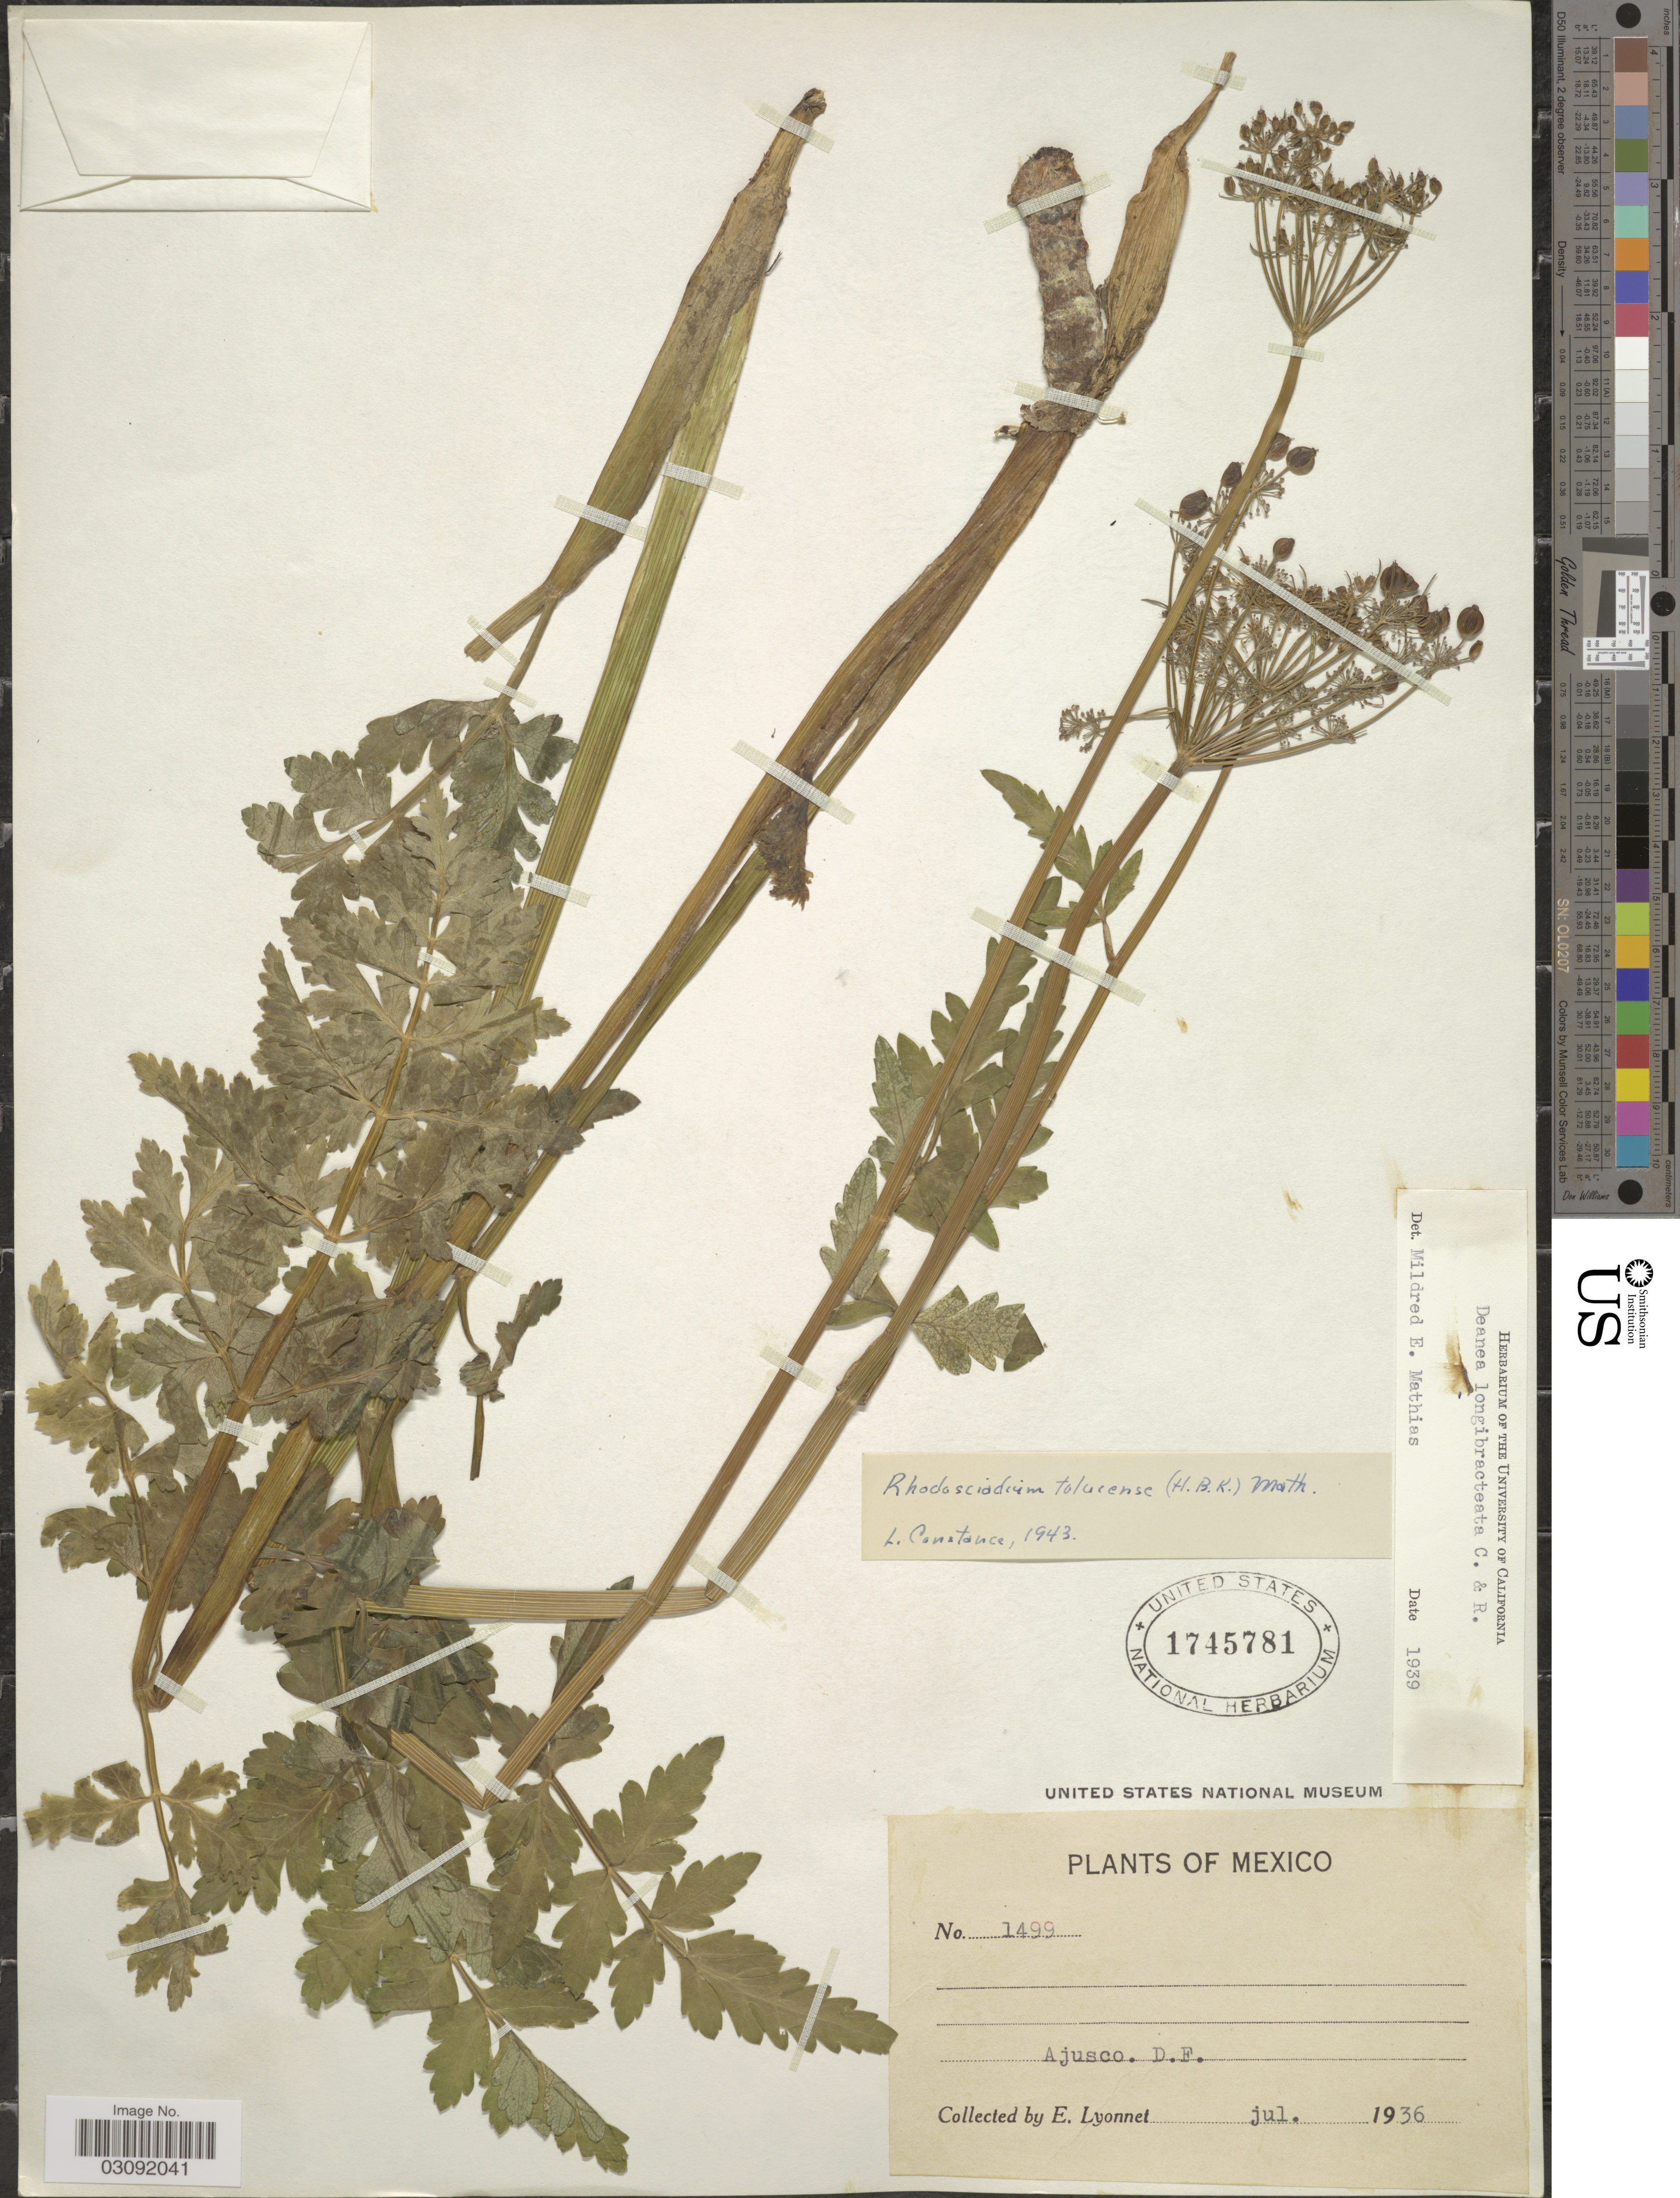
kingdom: Plantae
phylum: Tracheophyta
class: Magnoliopsida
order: Apiales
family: Apiaceae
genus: Rhodosciadium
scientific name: Rhodosciadium tolucense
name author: (Kunth) Mathias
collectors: E. Lyonnet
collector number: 1499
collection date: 1936-07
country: Mexico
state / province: Distrito Federal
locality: Ajusco, D.F.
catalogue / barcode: US 1745781